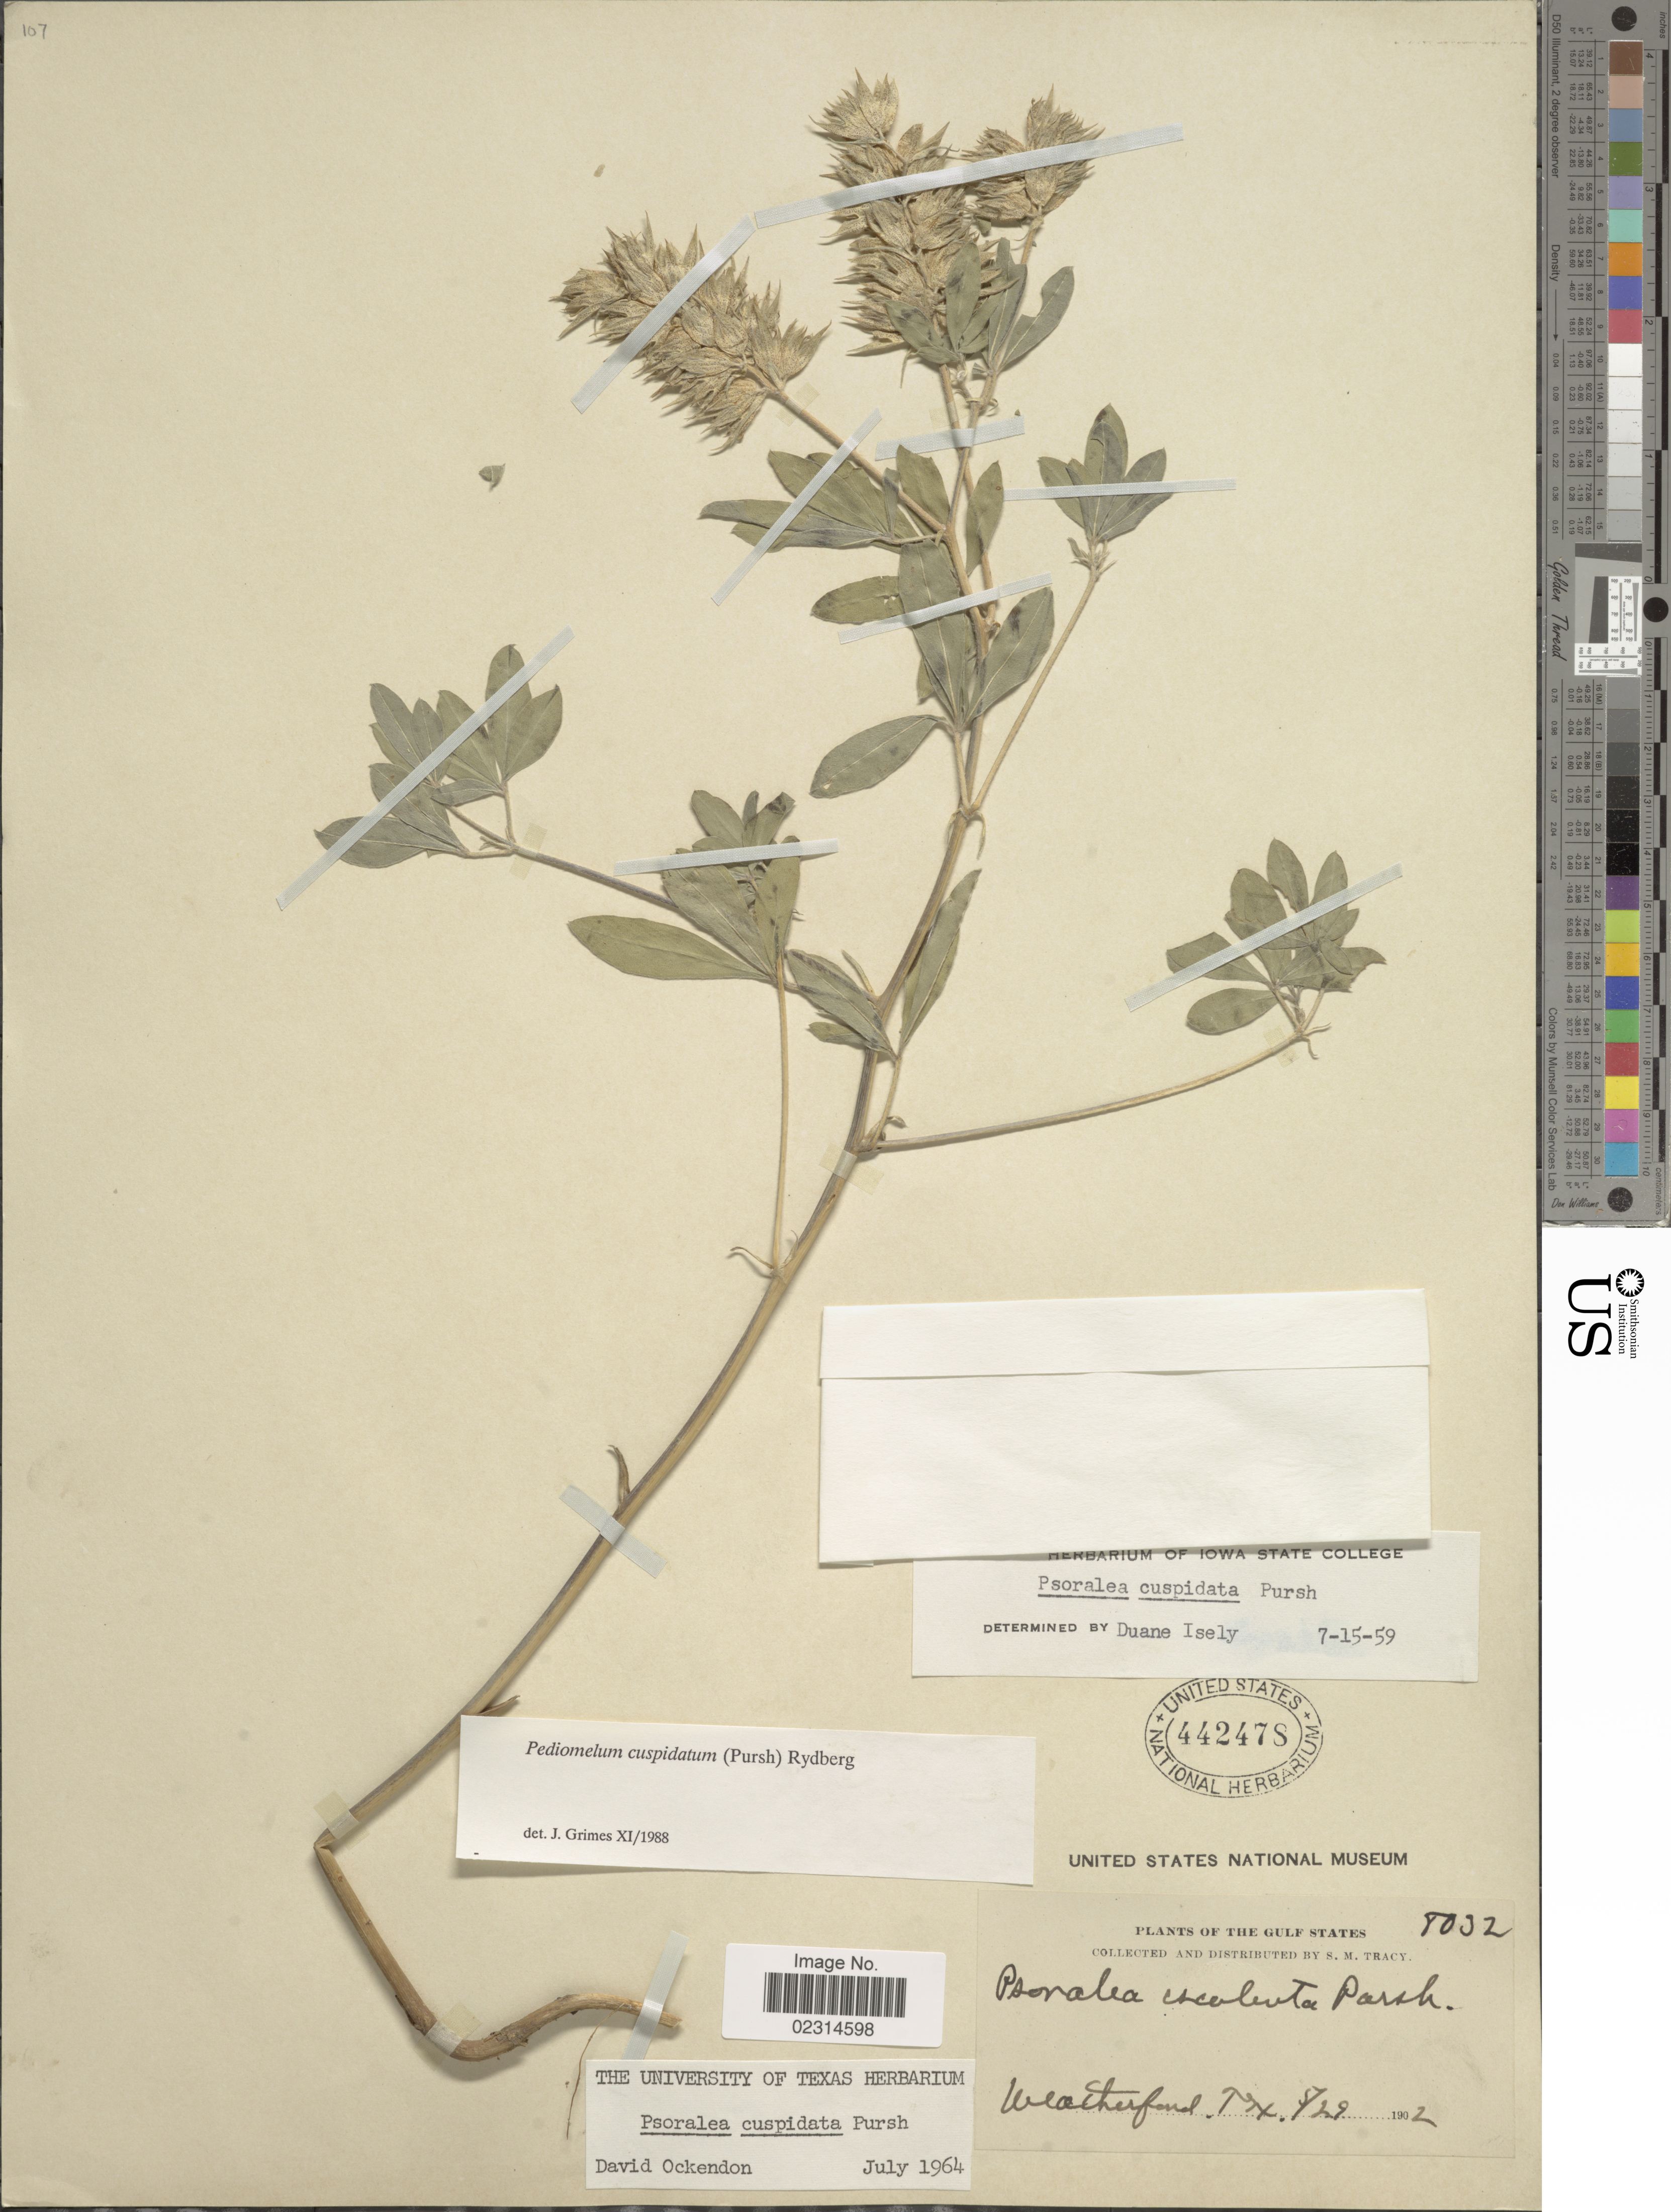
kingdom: Plantae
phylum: Tracheophyta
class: Magnoliopsida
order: Fabales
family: Fabaceae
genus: Pediomelum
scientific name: Pediomelum cuspidatum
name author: (Pursh) Rydb.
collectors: S. M. Tracy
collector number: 8032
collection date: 1902-05-29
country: United States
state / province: Texas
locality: The Gulf States, Weatherford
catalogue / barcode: US 442478